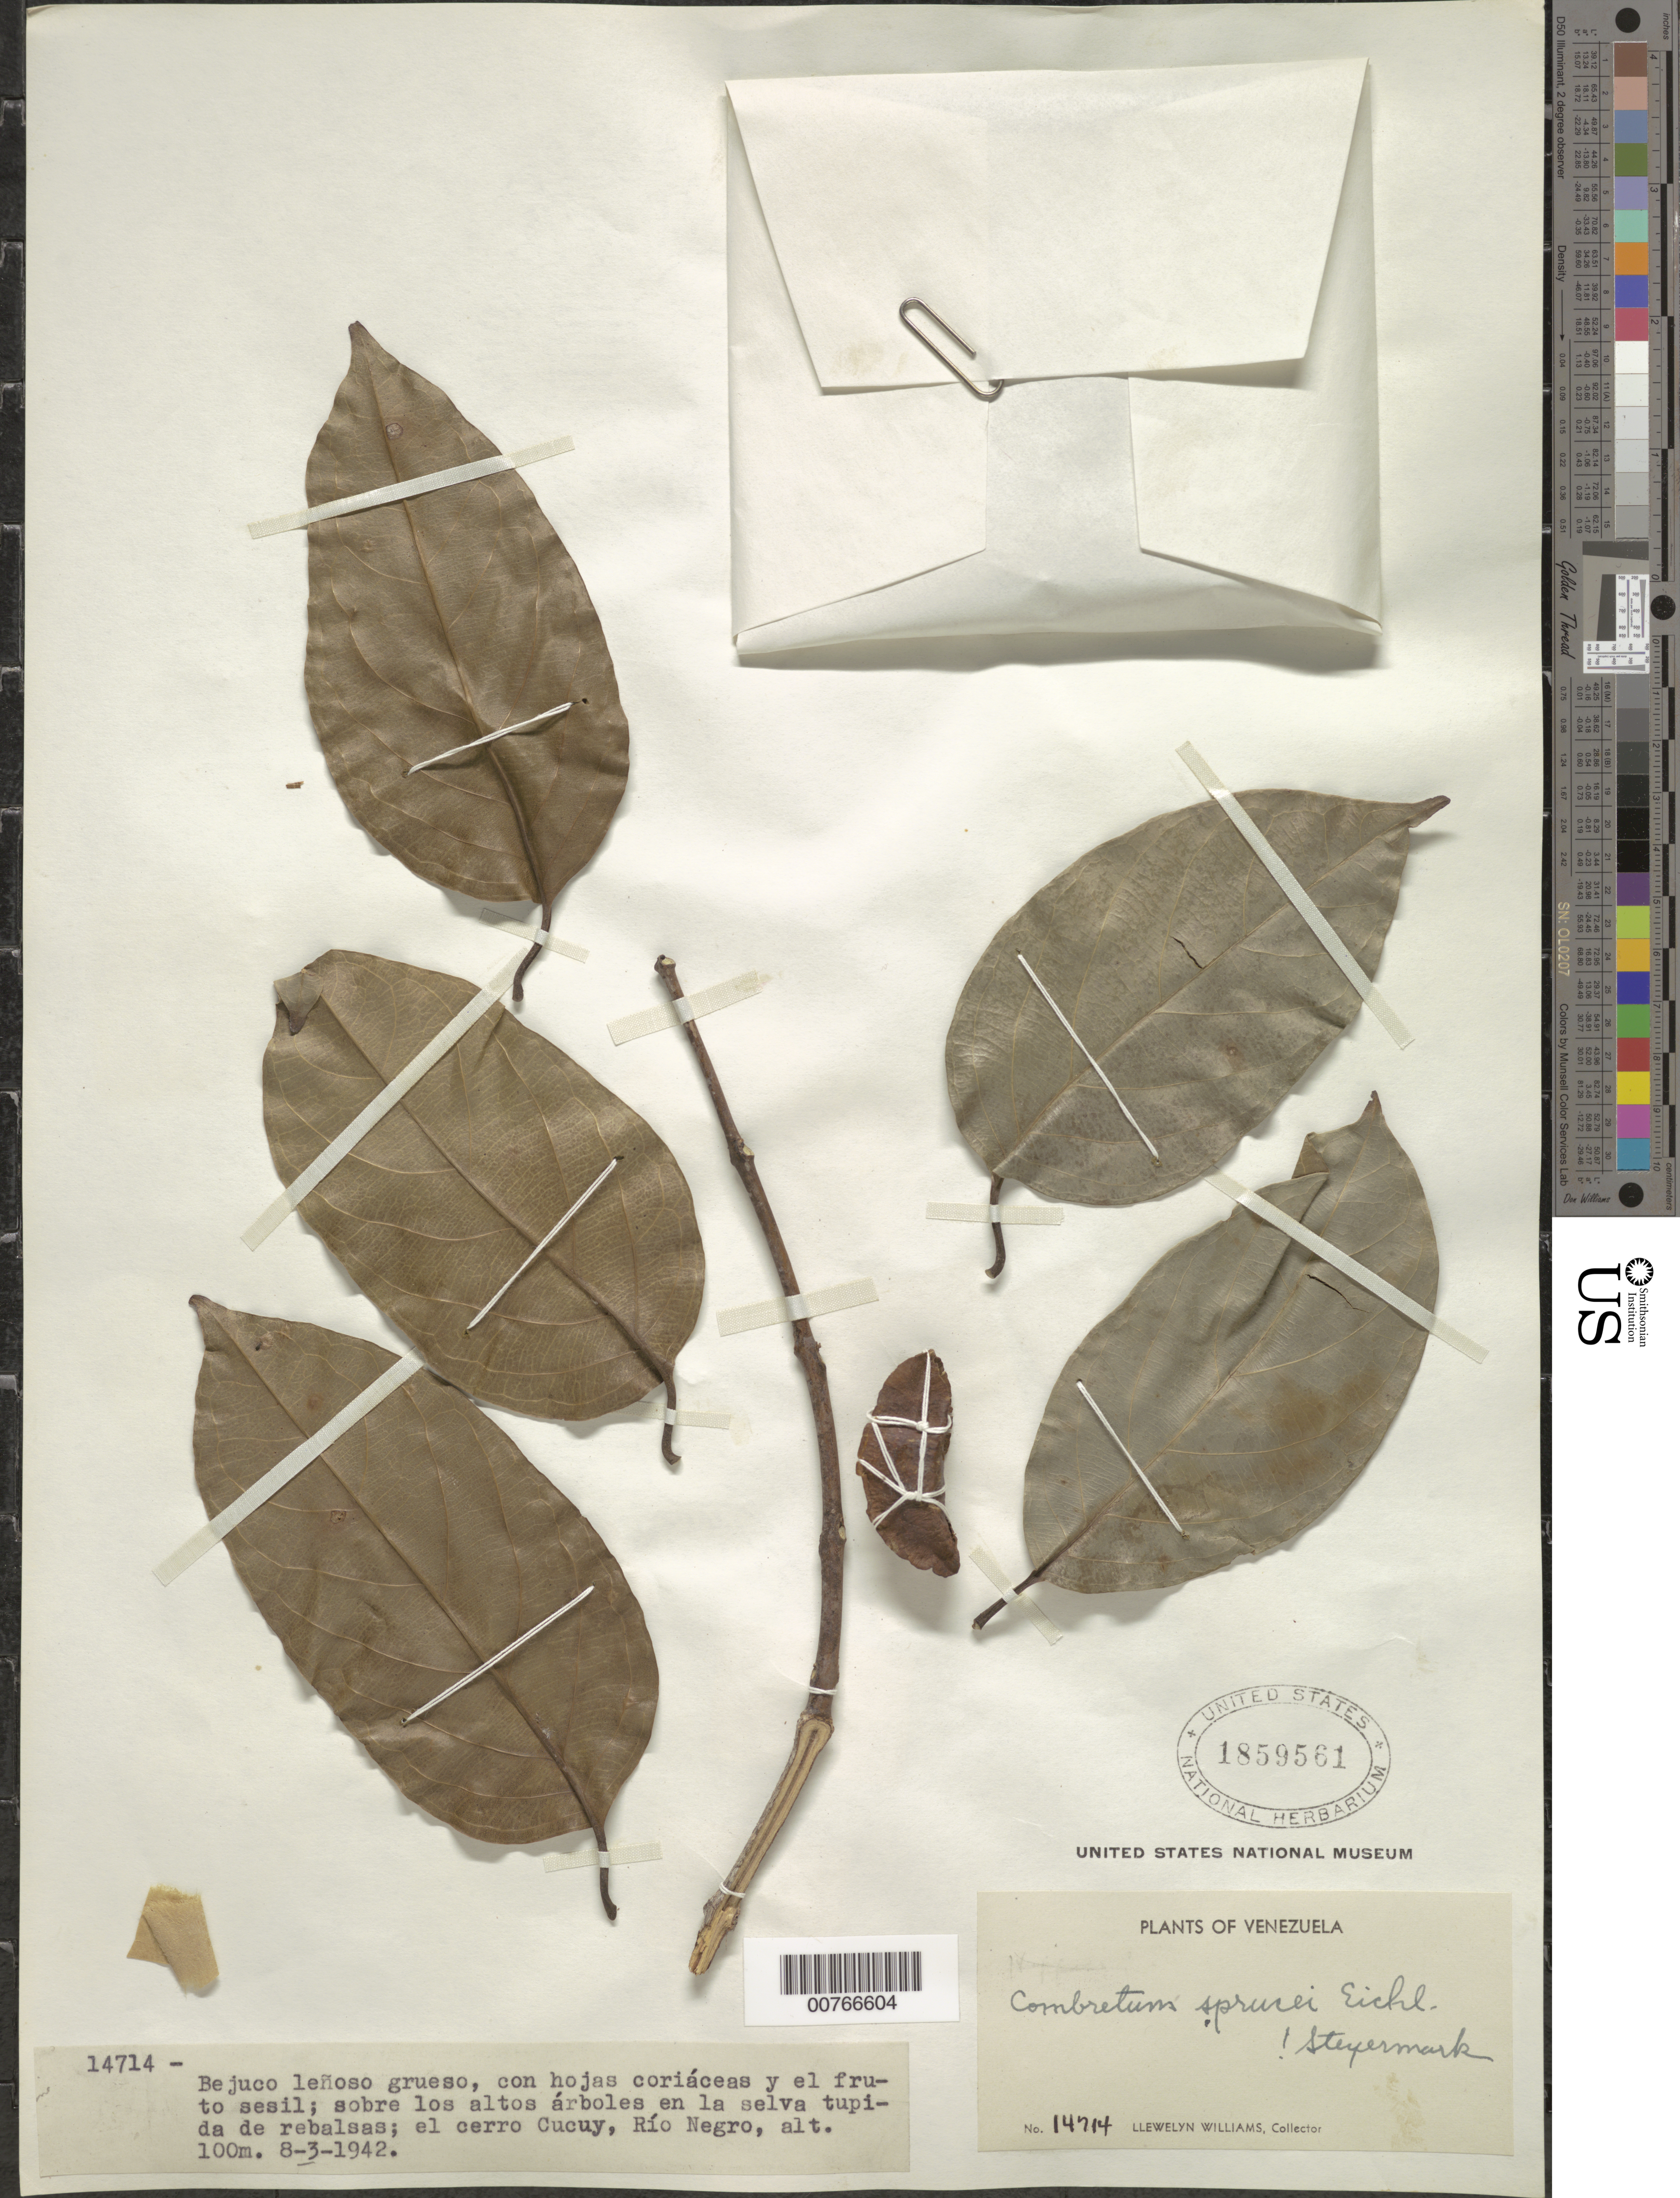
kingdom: Plantae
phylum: Tracheophyta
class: Magnoliopsida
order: Myrtales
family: Combretaceae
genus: Combretum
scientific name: Combretum sprucei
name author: Eichler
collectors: Ll. Williams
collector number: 14714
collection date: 1942-03-08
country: Venezuela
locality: El cerro Cucuy, Río Negro.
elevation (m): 100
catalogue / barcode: US 1859561